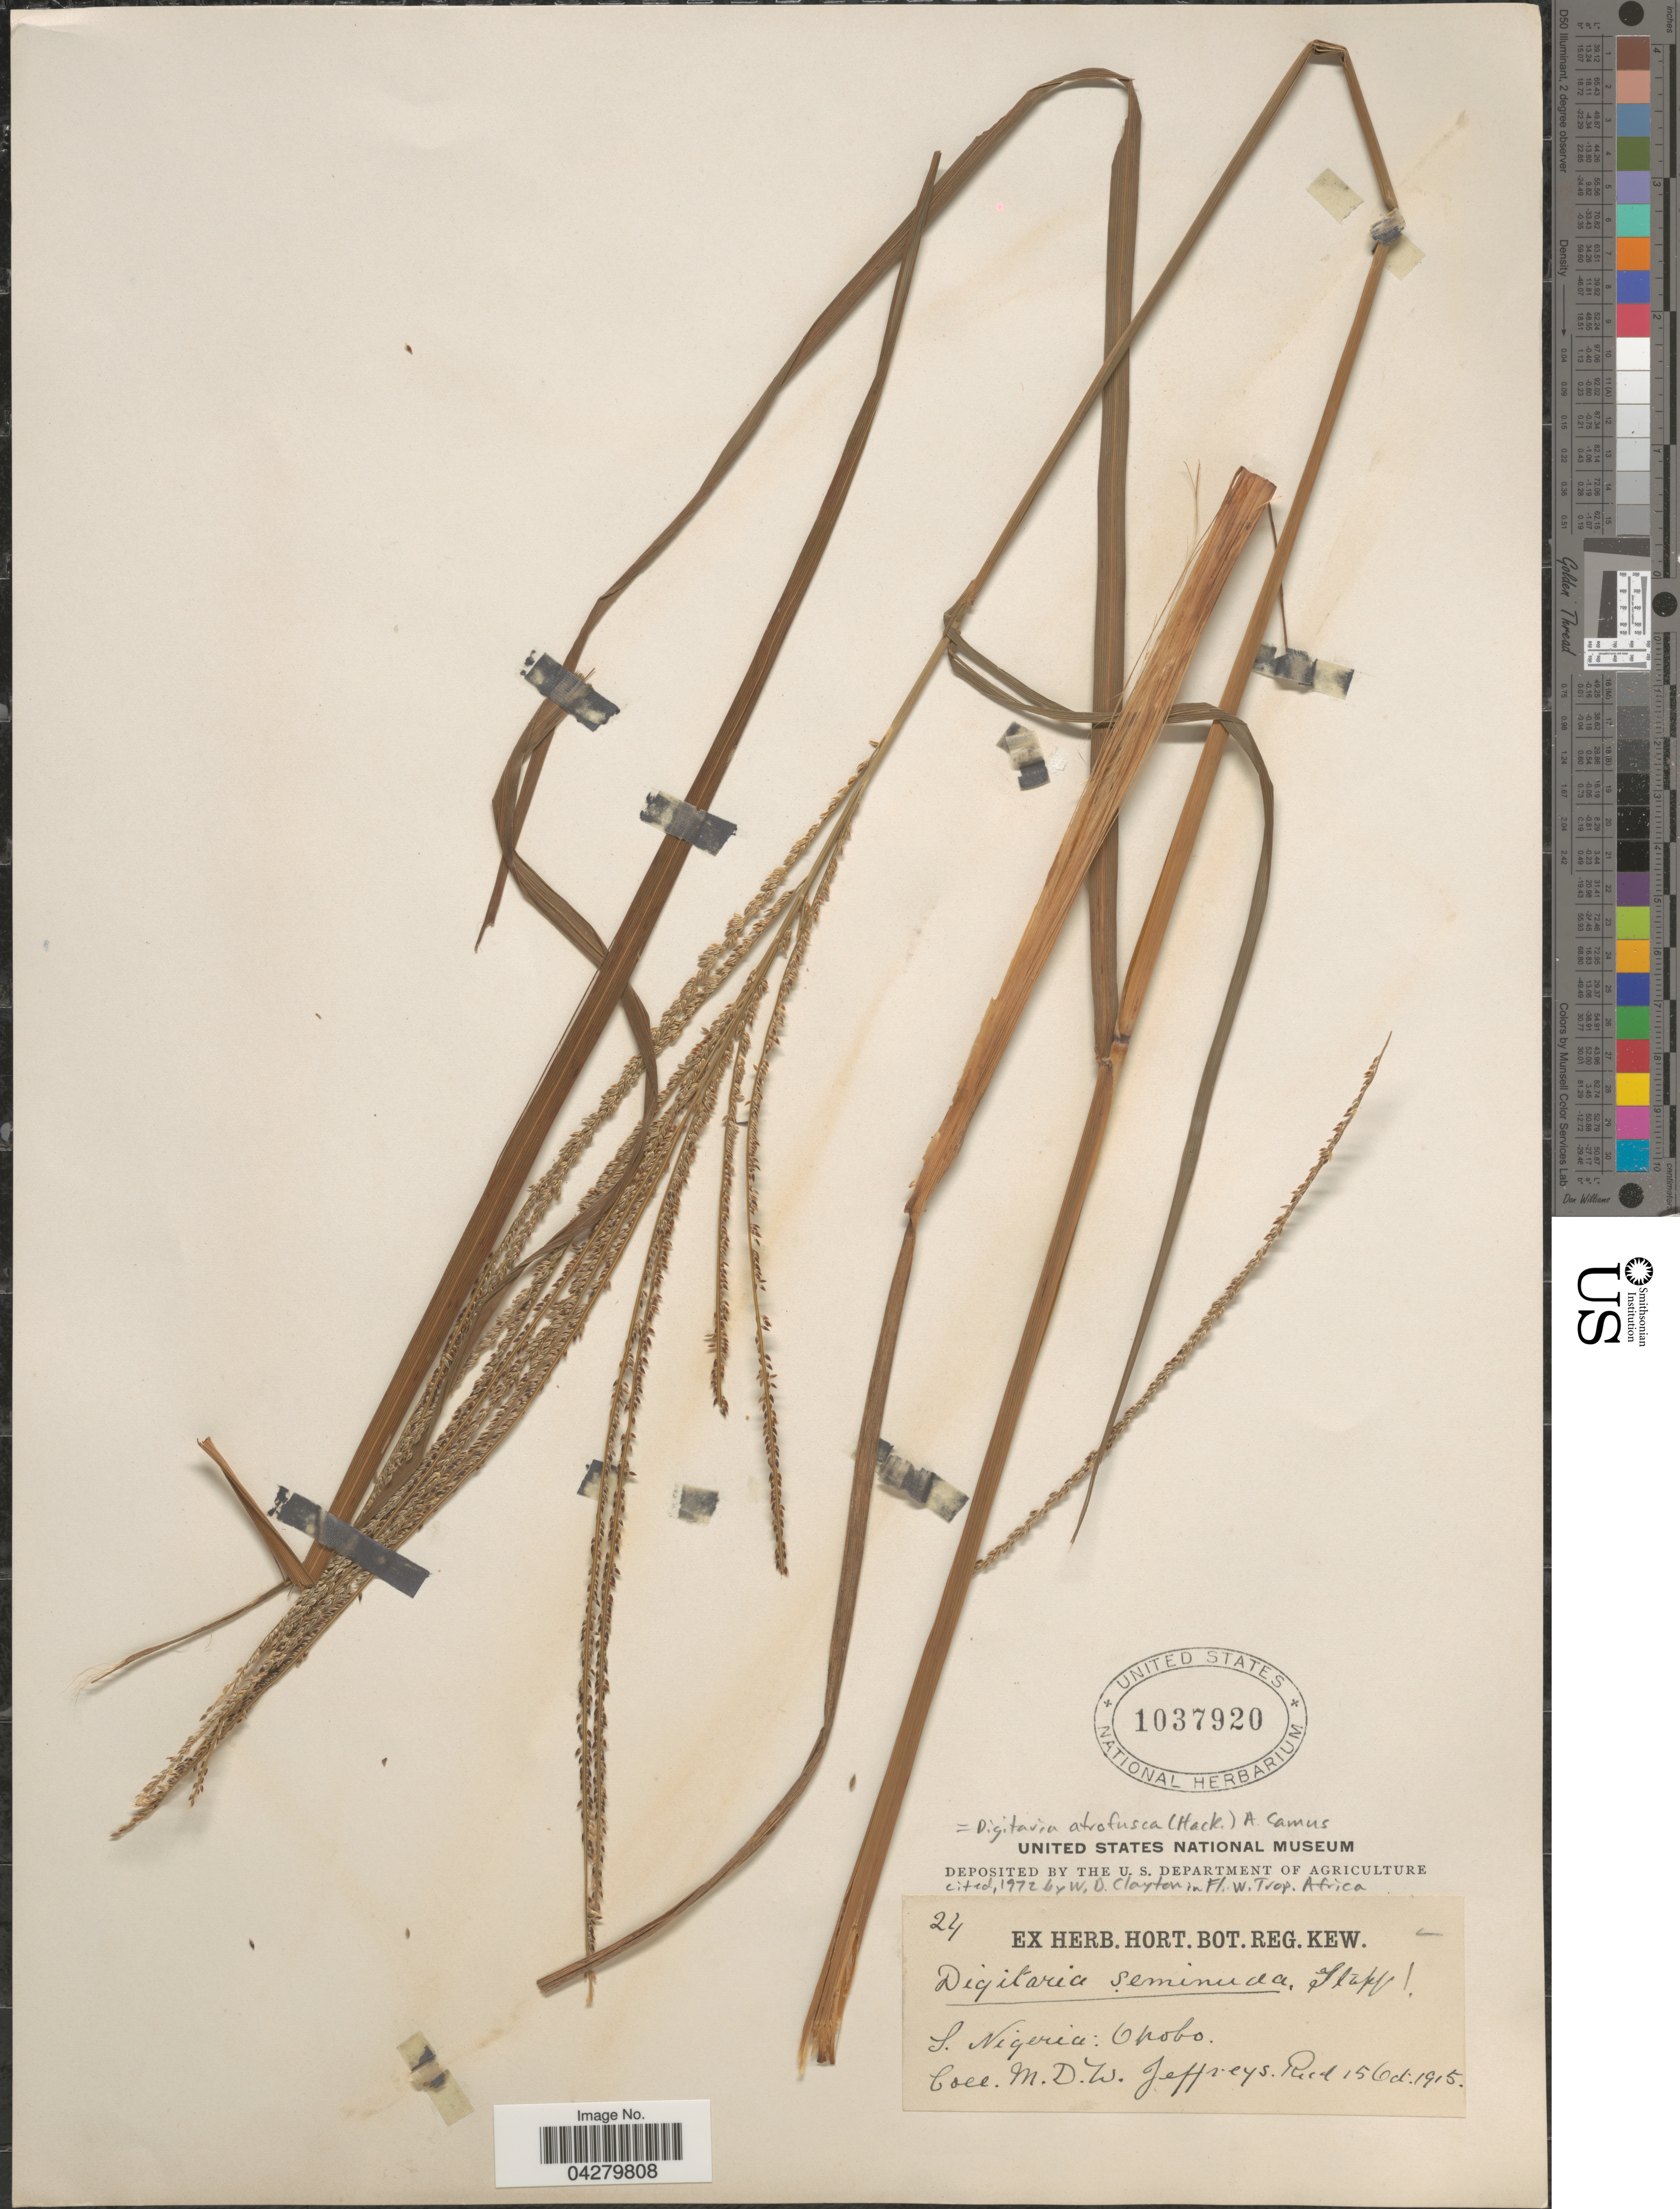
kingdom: Plantae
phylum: Tracheophyta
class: Liliopsida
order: Poales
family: Poaceae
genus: Digitaria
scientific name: Digitaria atrofusca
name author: (Hack.) A. Camus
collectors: M. Jeffreys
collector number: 24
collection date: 1915-10-15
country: Nigeria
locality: S. Nigeria: Opobo.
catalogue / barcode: US 1037920